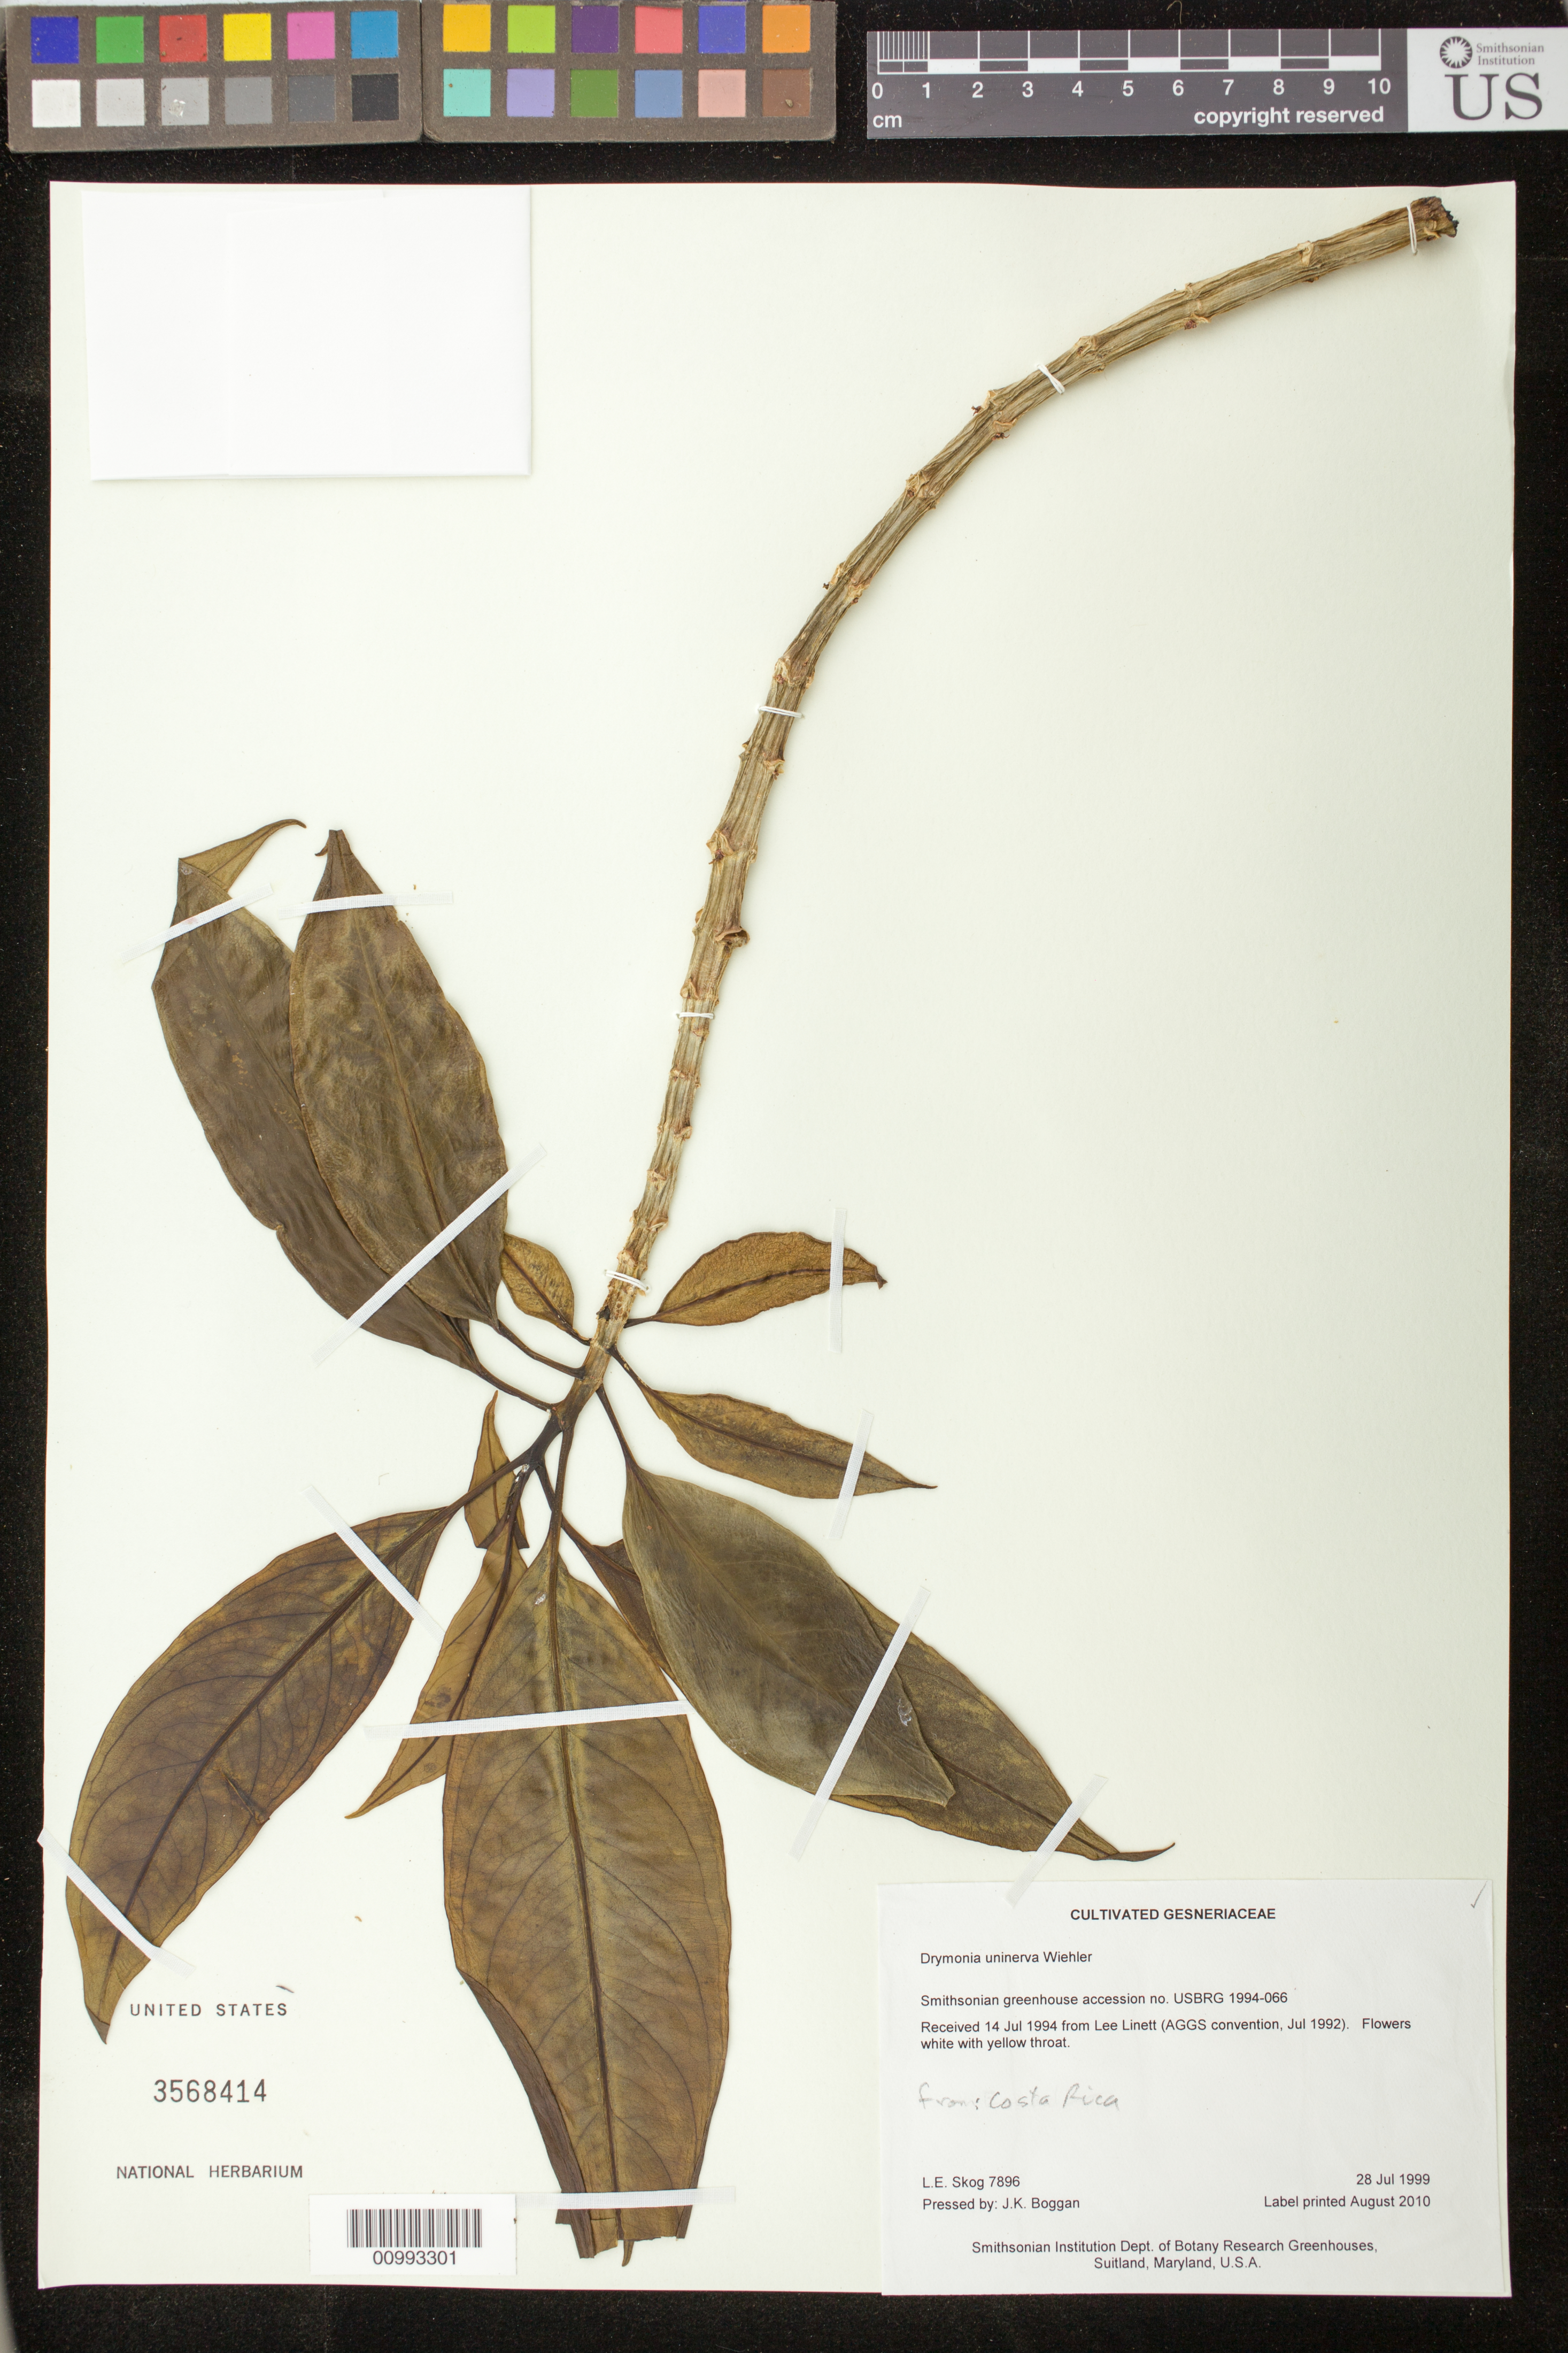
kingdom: Plantae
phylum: Tracheophyta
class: Magnoliopsida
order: Lamiales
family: Gesneriaceae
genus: Drymonia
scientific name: Drymonia uninerva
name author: Wiehler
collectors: L. E. Skog & J. K. Boggan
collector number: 7896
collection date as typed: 28 Jul 1999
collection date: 1999-07-28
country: United States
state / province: Maryland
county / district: Prince George's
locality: Smithsonian Institution Dept. of Botany Research Greenhouses, Suitland, Maryland, U.S.A.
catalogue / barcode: US 3568414